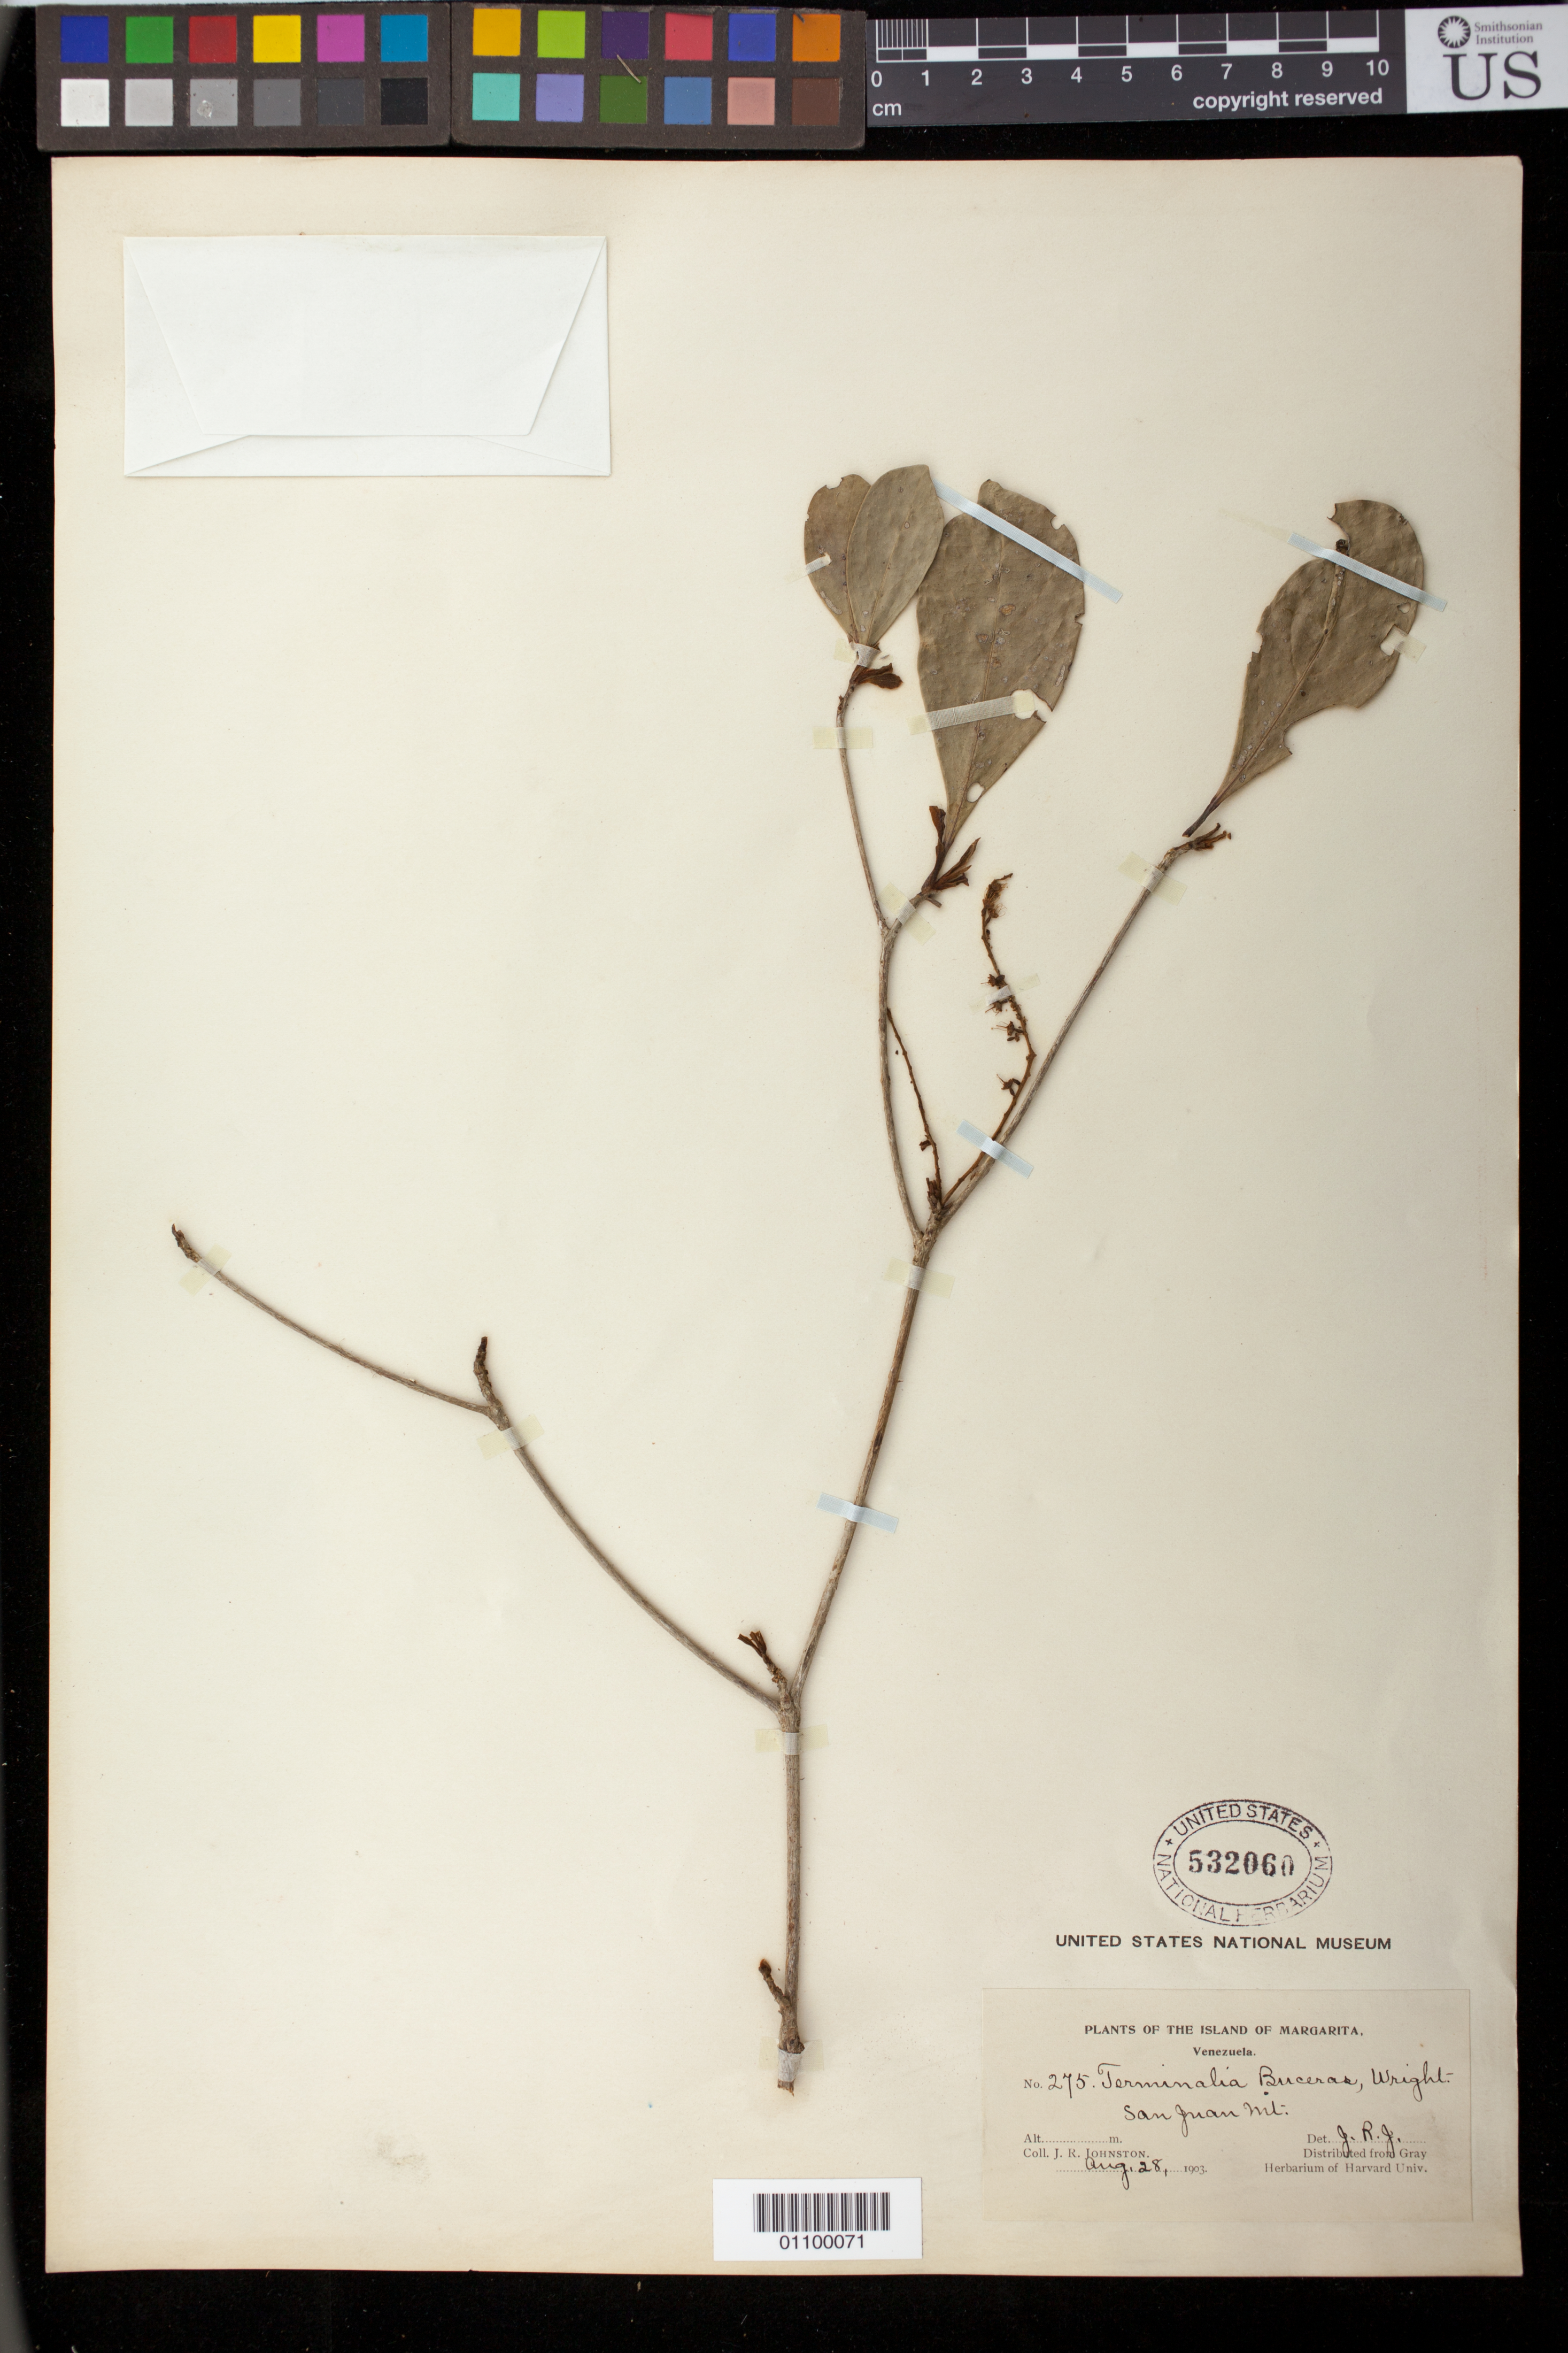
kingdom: Plantae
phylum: Tracheophyta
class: Magnoliopsida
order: Myrtales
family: Combretaceae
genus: Terminalia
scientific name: Terminalia buceras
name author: (L.) C. Wright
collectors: J. Johnston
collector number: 245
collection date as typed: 28 Aug 1903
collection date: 1903-08-28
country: Venezuela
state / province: Nueva Esparta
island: Margarita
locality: San Juan mt.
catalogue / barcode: US 532060